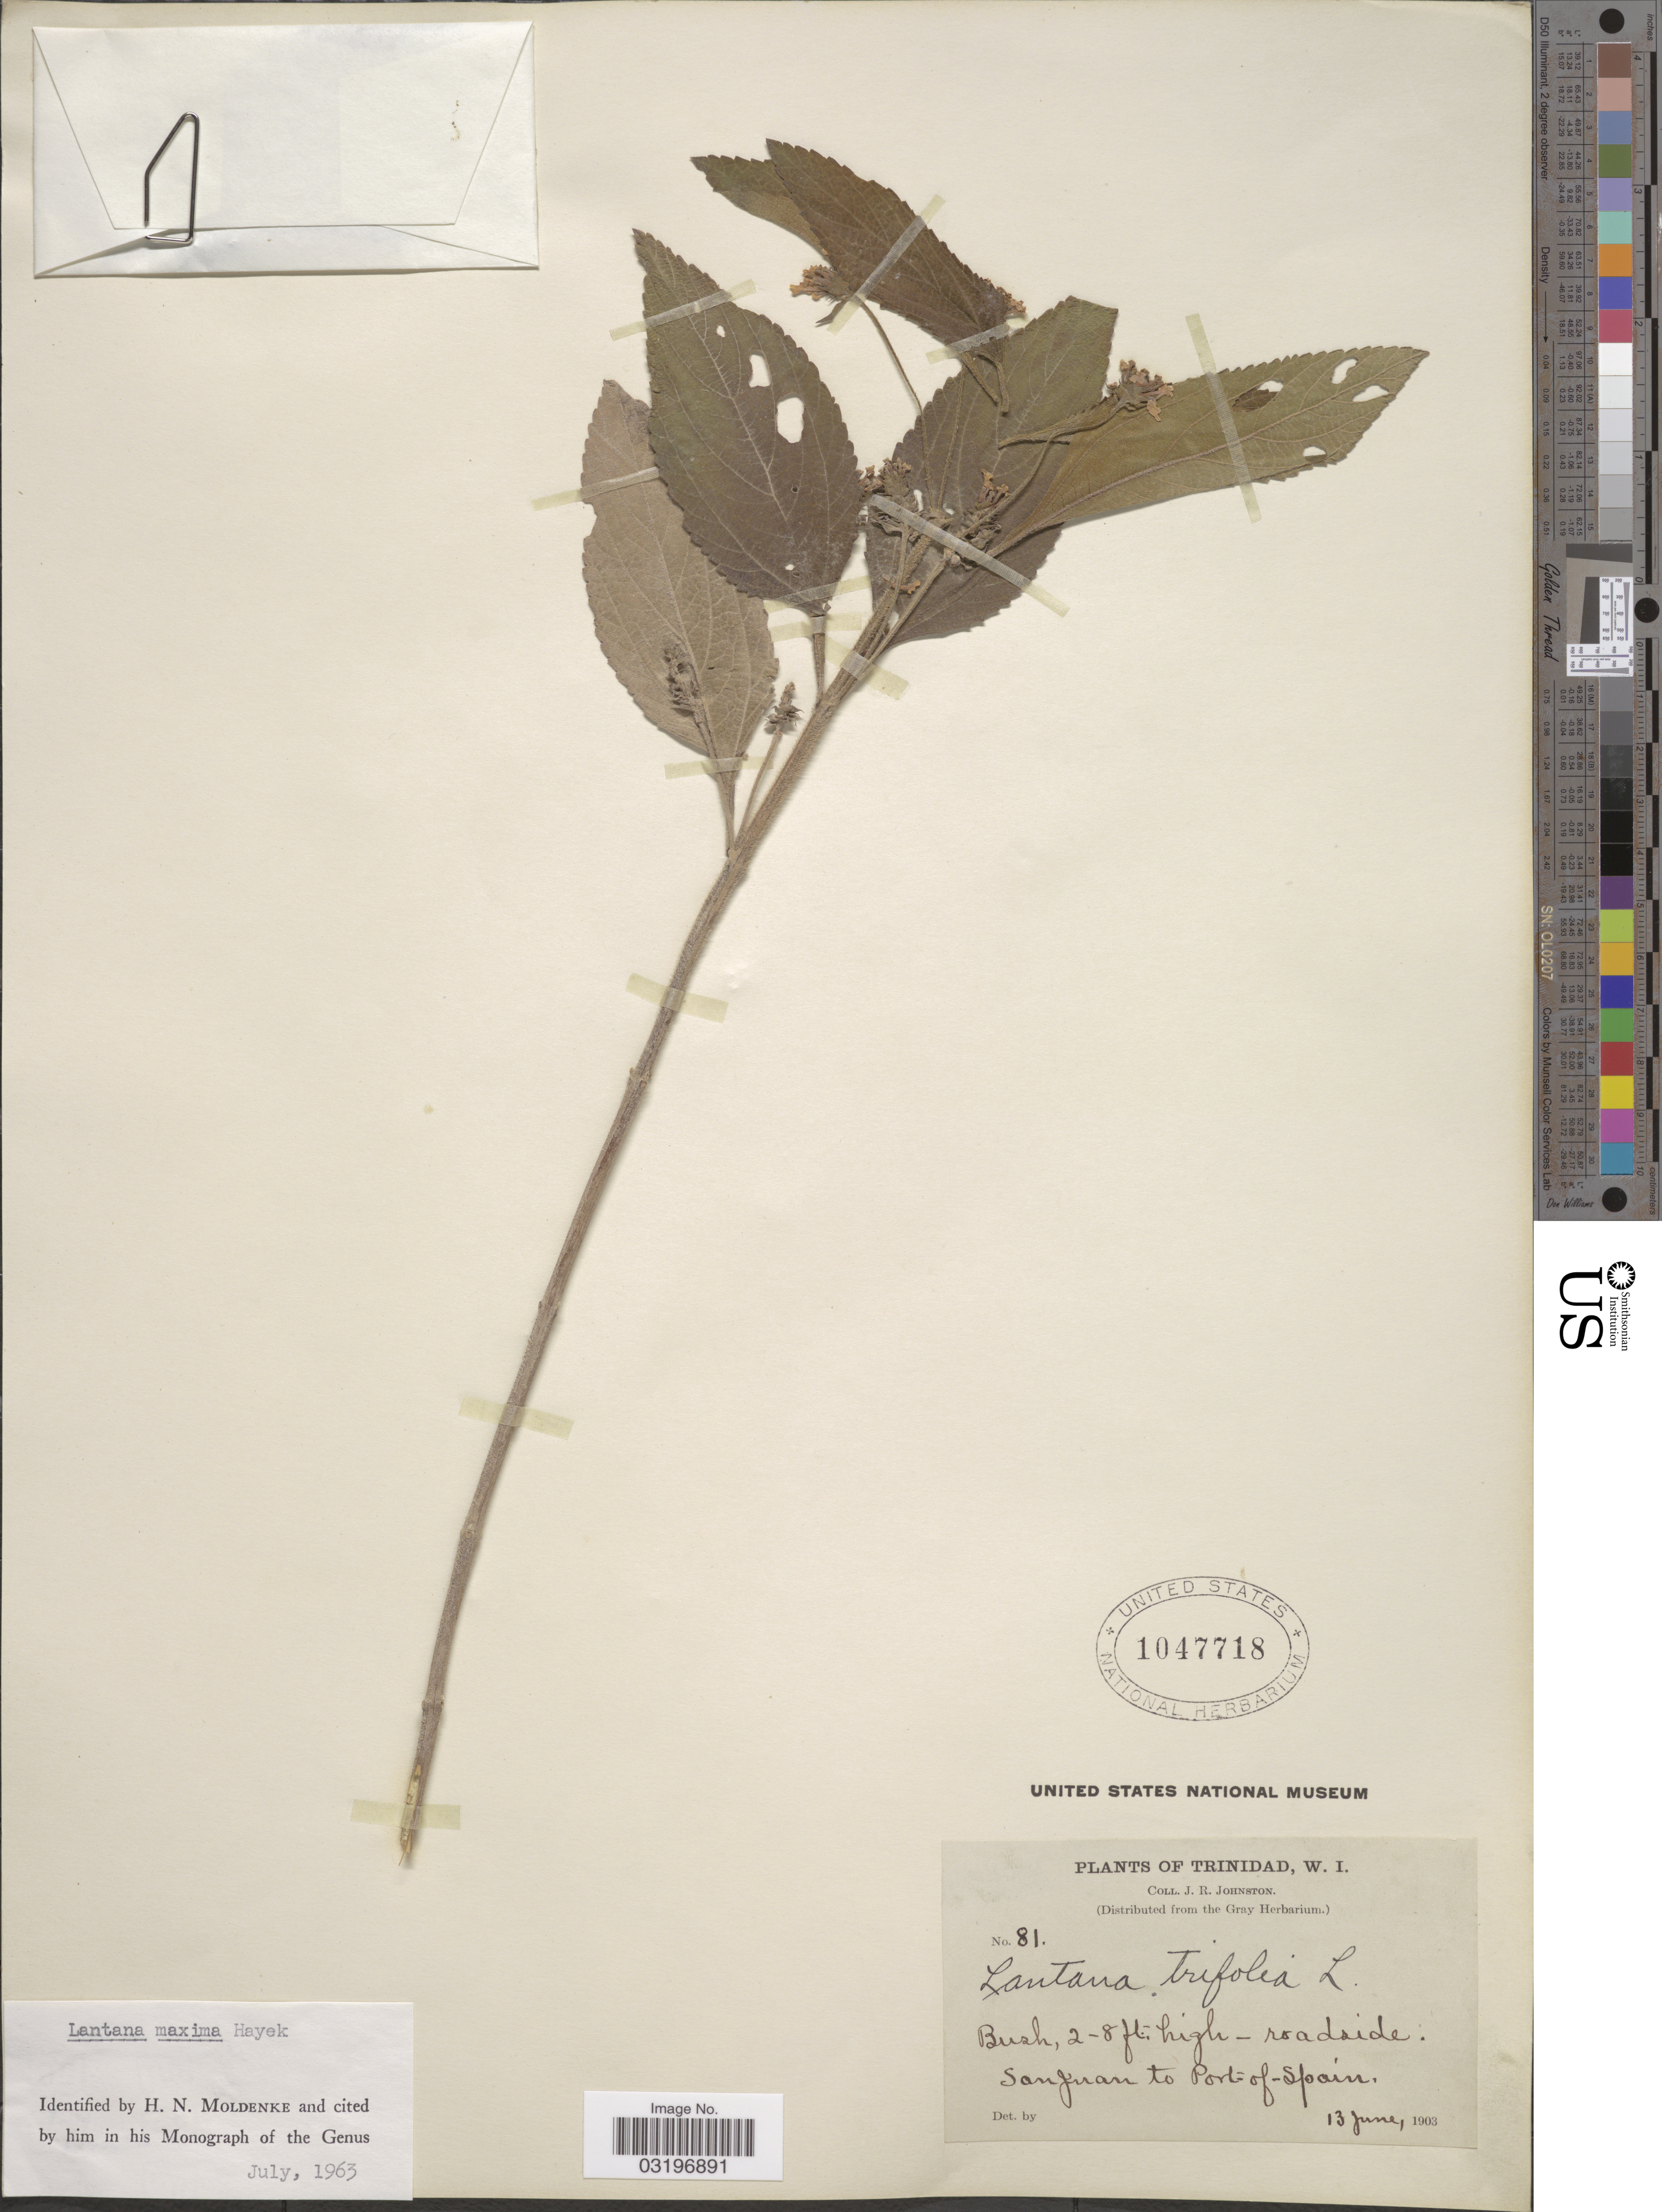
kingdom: Plantae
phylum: Tracheophyta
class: Magnoliopsida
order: Lamiales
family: Verbenaceae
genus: Lantana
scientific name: Lantana maxima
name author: Hayek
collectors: J. Johnston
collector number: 81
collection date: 1903-06-13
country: Trinidad and Tobago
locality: Trinidad, W. I. San Juan to Port-of-Spain.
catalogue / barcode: US 1047718